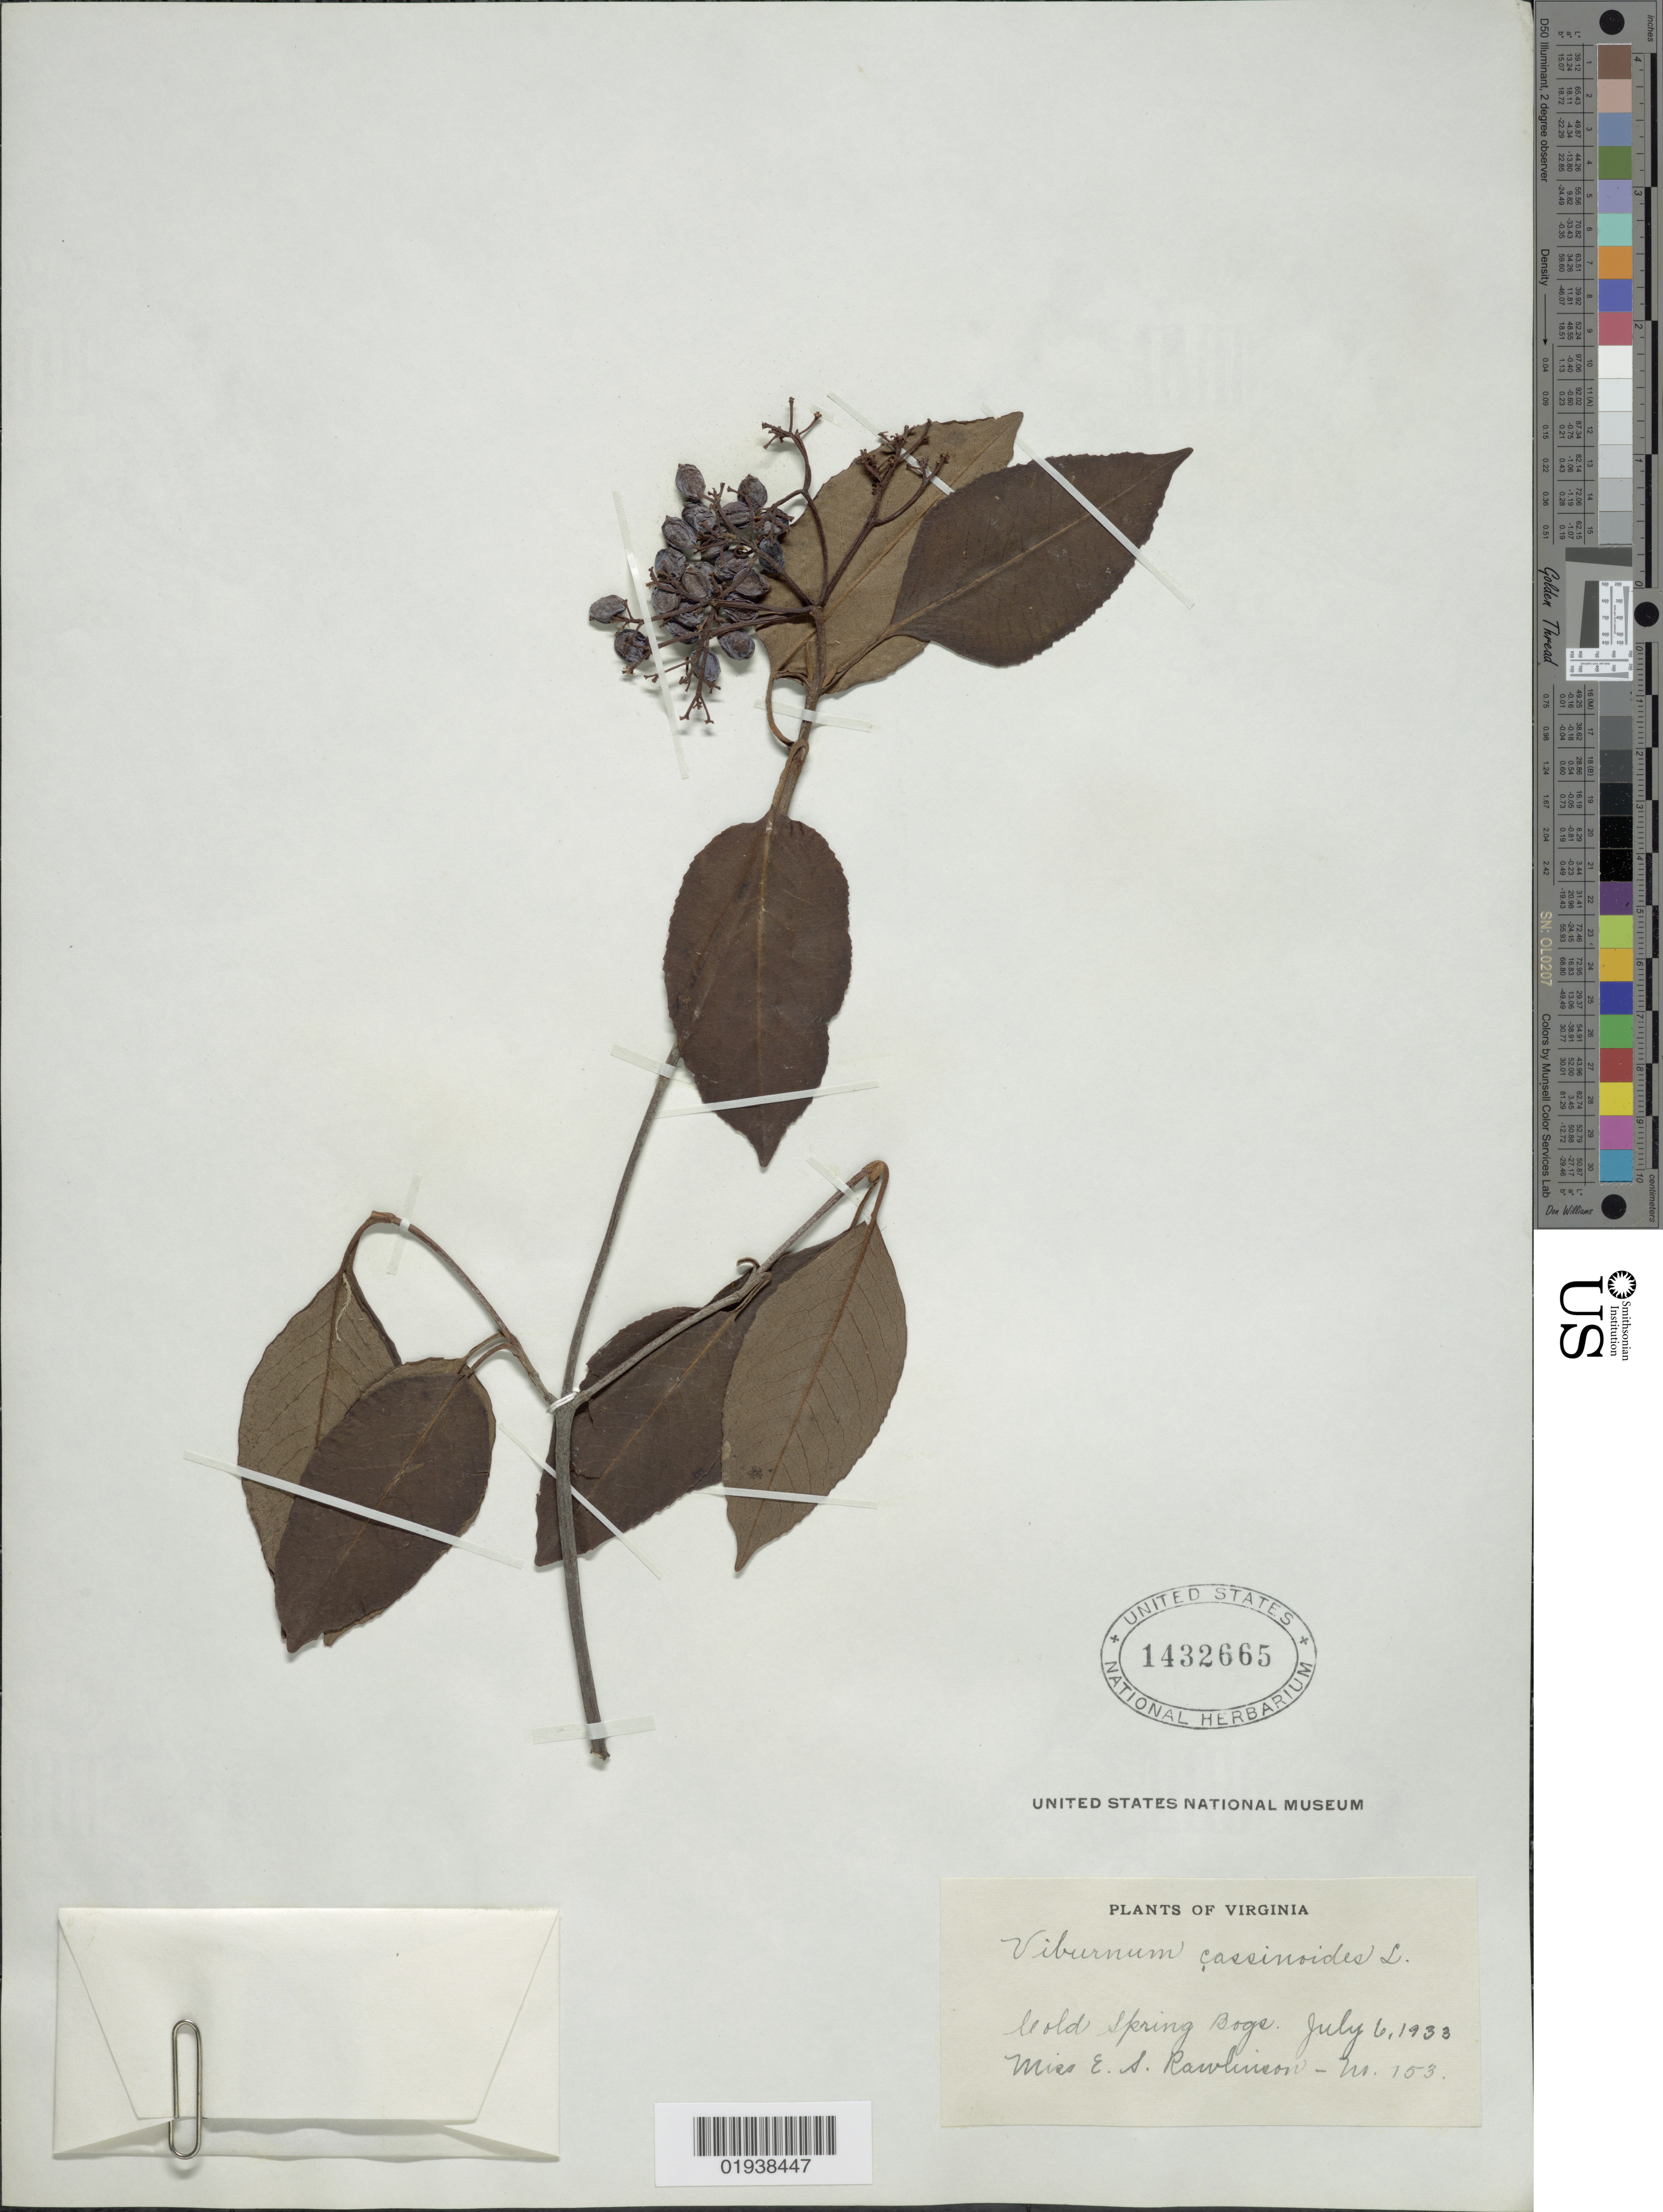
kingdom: Plantae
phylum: Tracheophyta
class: Magnoliopsida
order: Dipsacales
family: Viburnaceae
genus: Viburnum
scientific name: Viburnum cassinoides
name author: L.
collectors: E. S. Rawlinson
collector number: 153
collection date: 1933-07-06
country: United States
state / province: Virginia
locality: Cold Spring Bogs.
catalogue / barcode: US 1432665